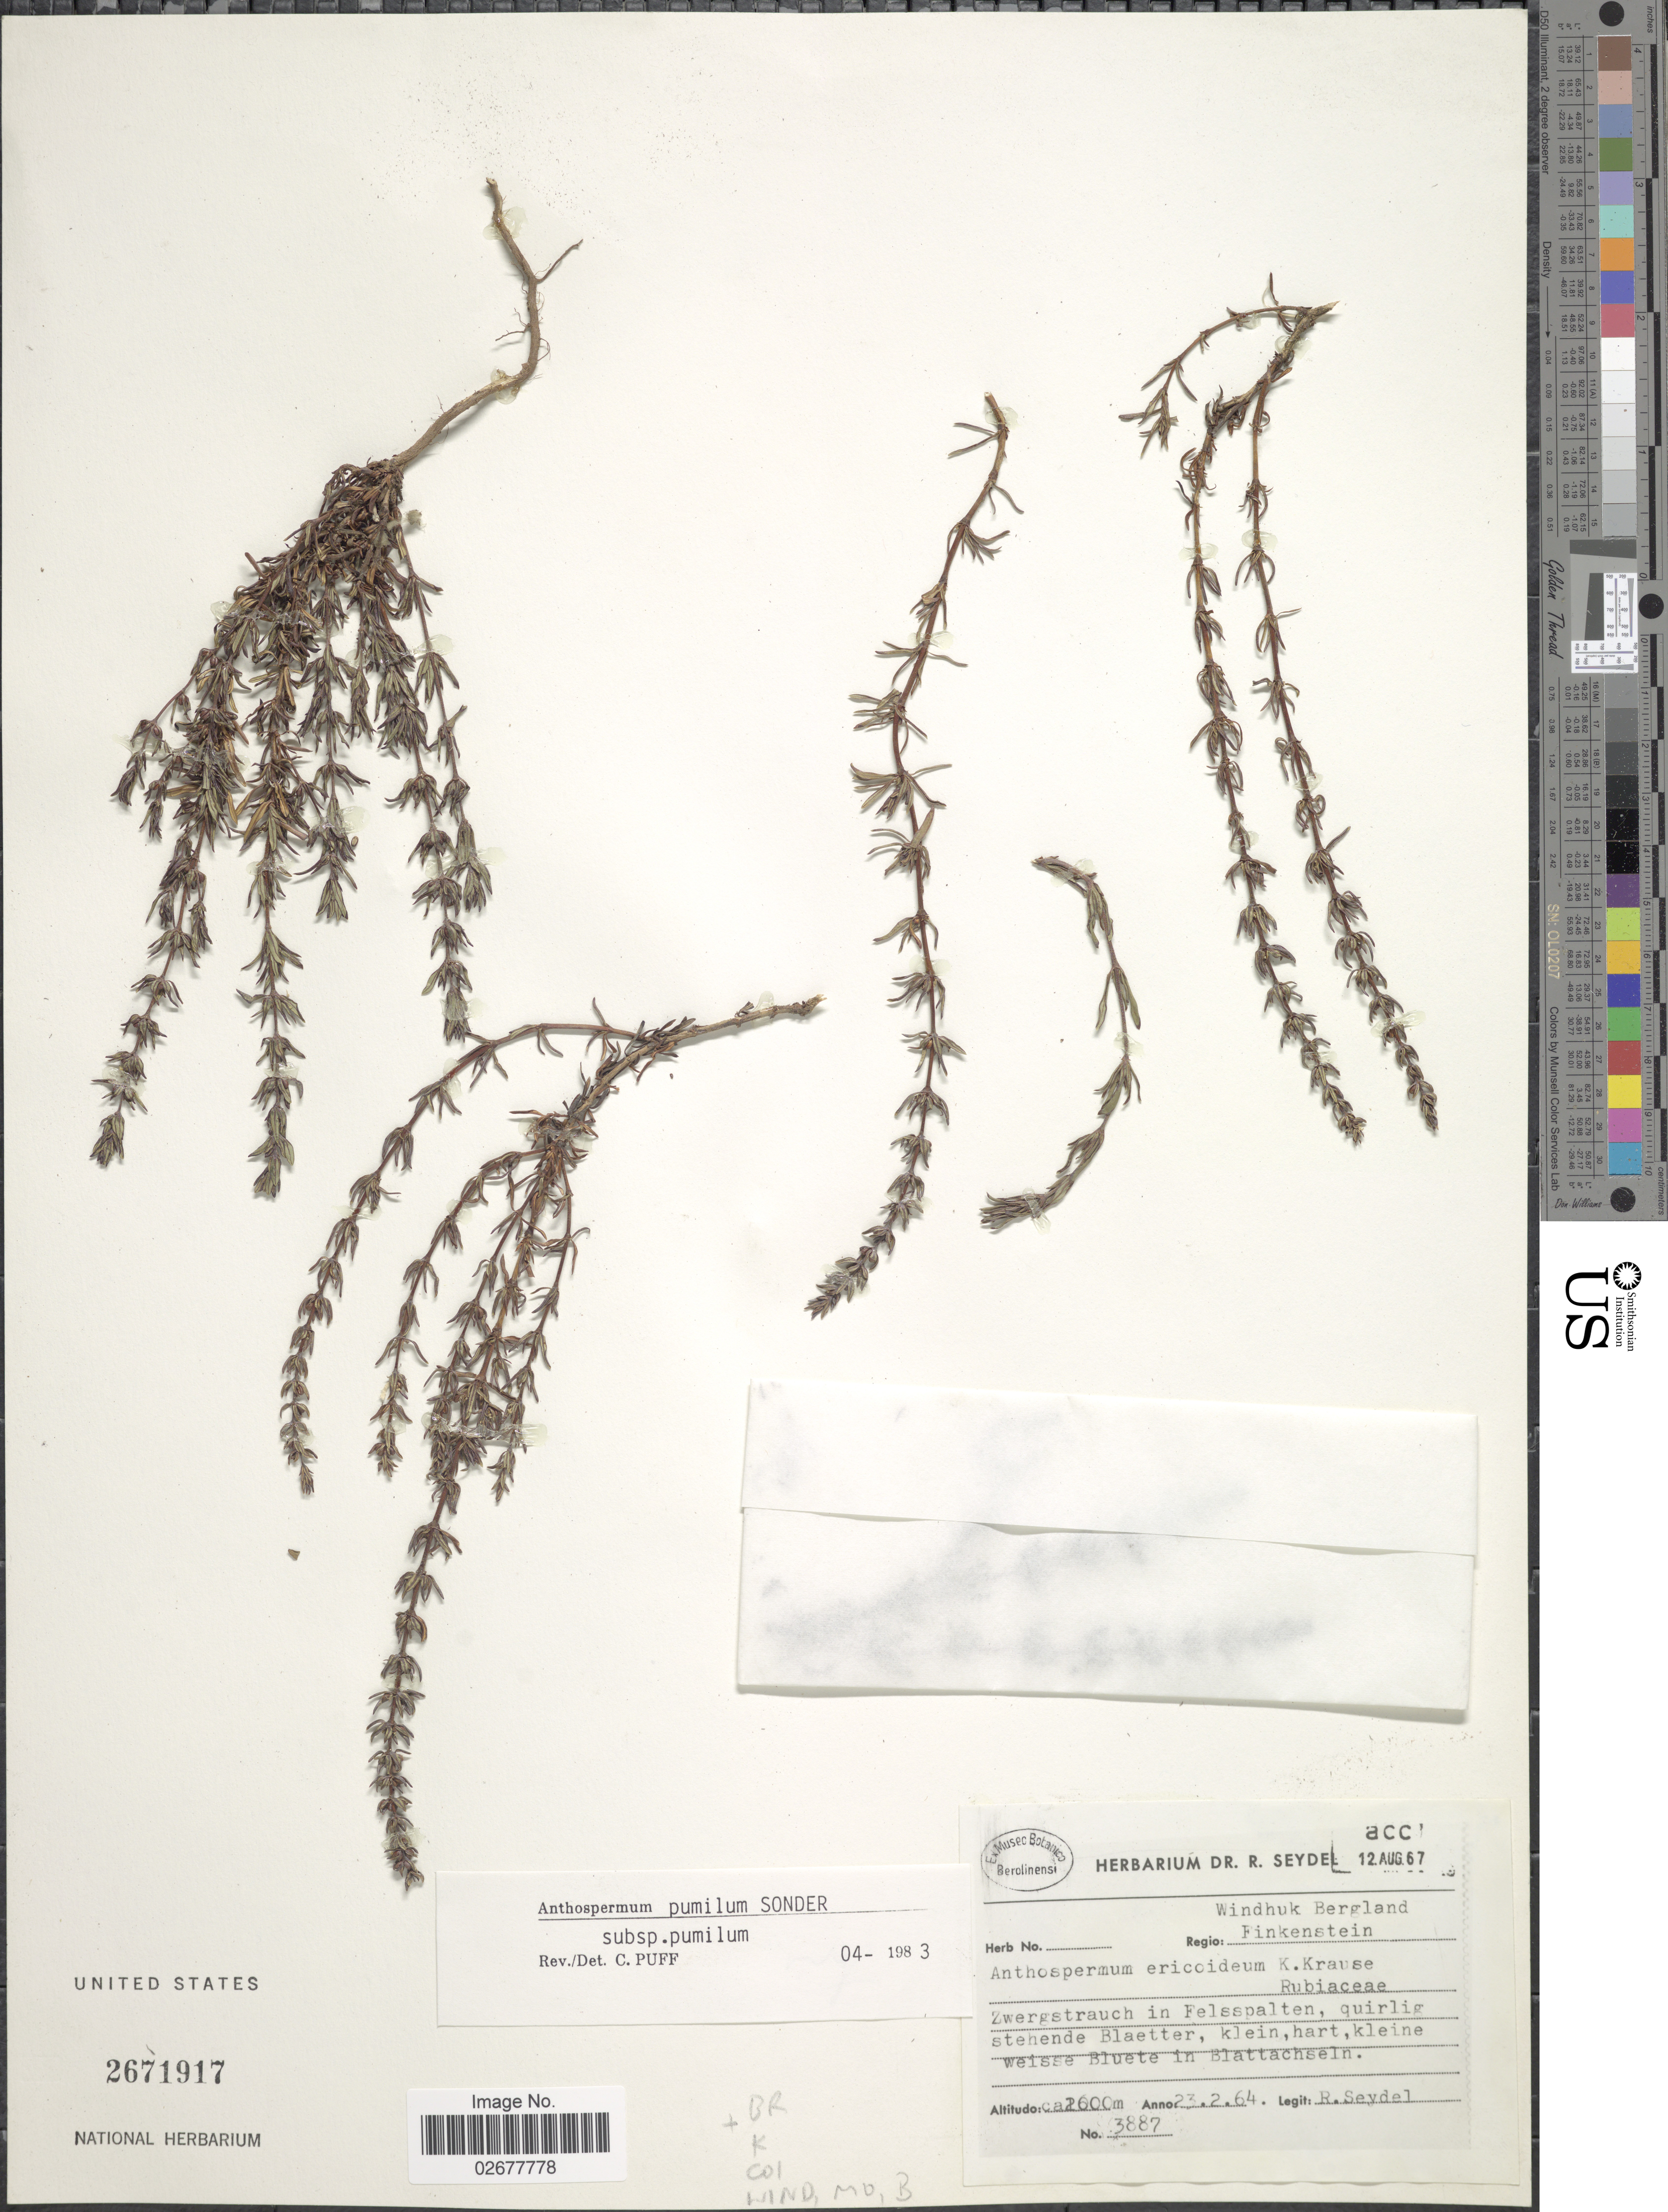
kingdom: Plantae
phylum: Tracheophyta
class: Magnoliopsida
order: Gentianales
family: Rubiaceae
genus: Anthospermum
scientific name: Anthospermum pumilum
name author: Sond.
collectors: R. Seydel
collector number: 3887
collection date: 1964-02-23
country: Namibia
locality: Windhuk Bergland. Finkenstein.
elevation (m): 2600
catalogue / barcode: US 2671917